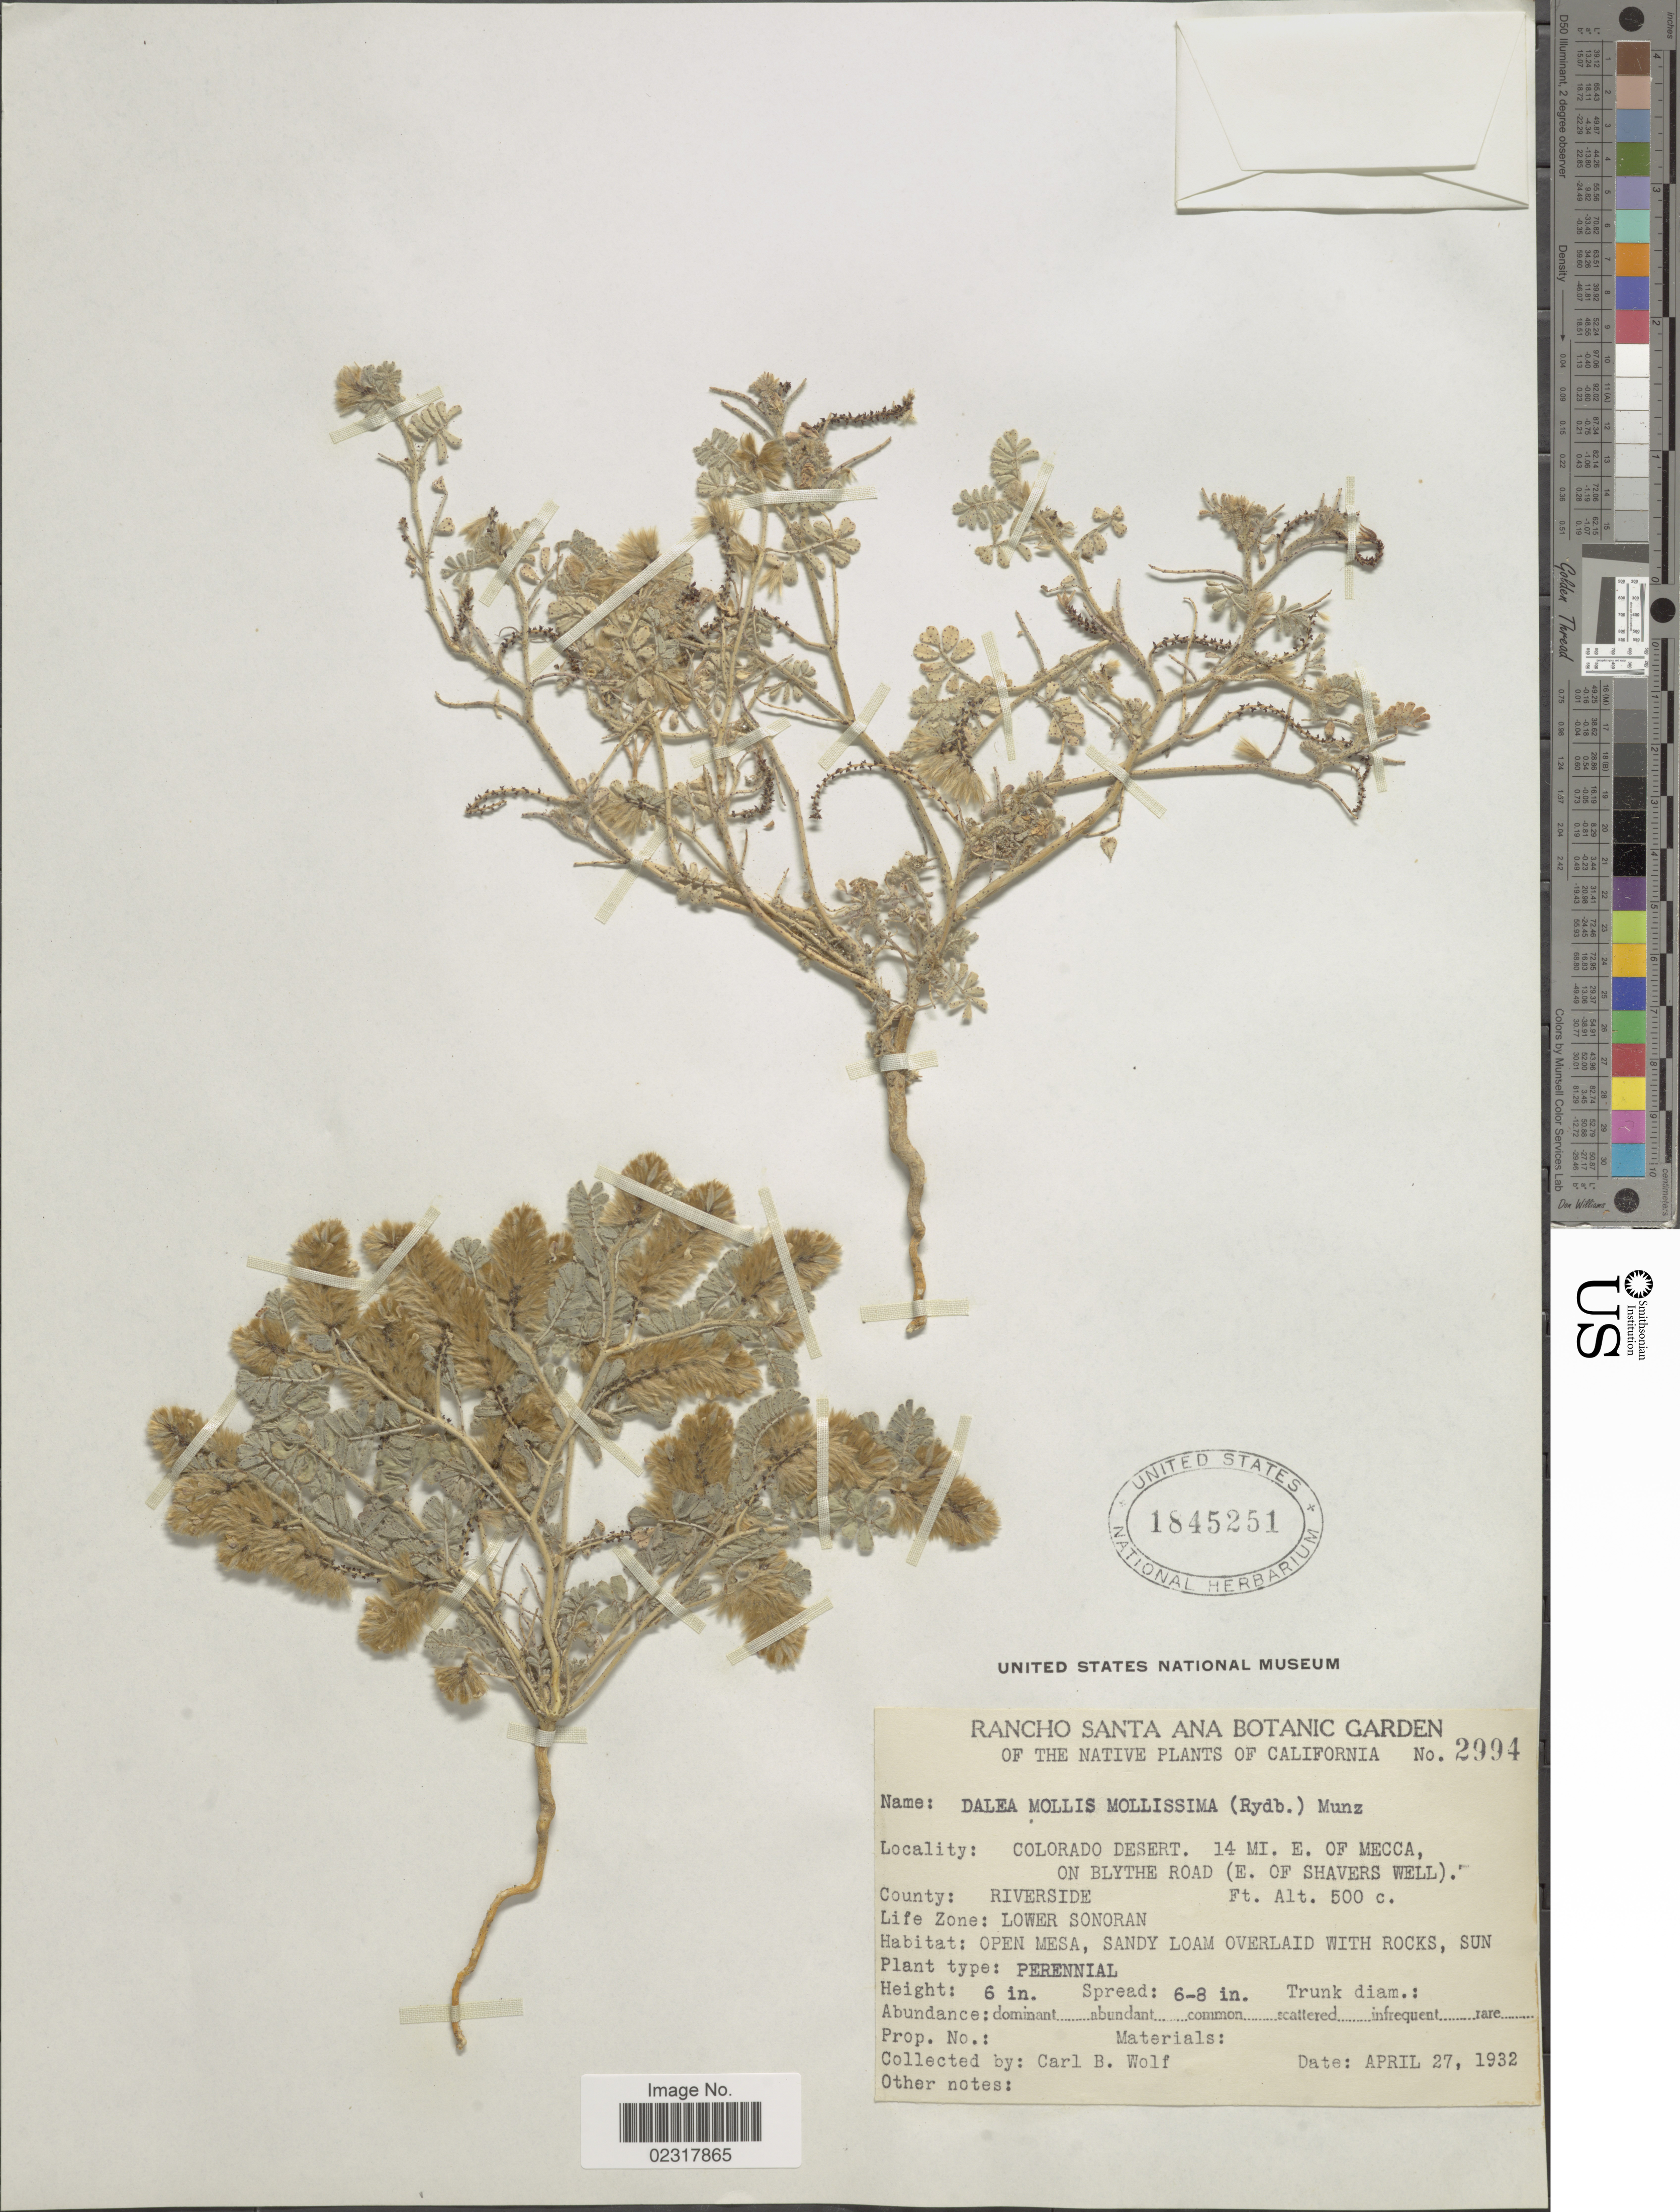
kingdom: Plantae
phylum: Tracheophyta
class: Magnoliopsida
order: Fabales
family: Fabaceae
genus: Dalea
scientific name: Dalea mollissima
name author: (Rydb.) Munz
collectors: C. B. Wolf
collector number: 2994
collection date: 1932-04-27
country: United States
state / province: California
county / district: Riverside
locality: Colorado Desert. 14 mi. E. of Mecca, on Blythe Road (E. of Shavers Well). County: Riverside.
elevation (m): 152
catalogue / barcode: US 1845251